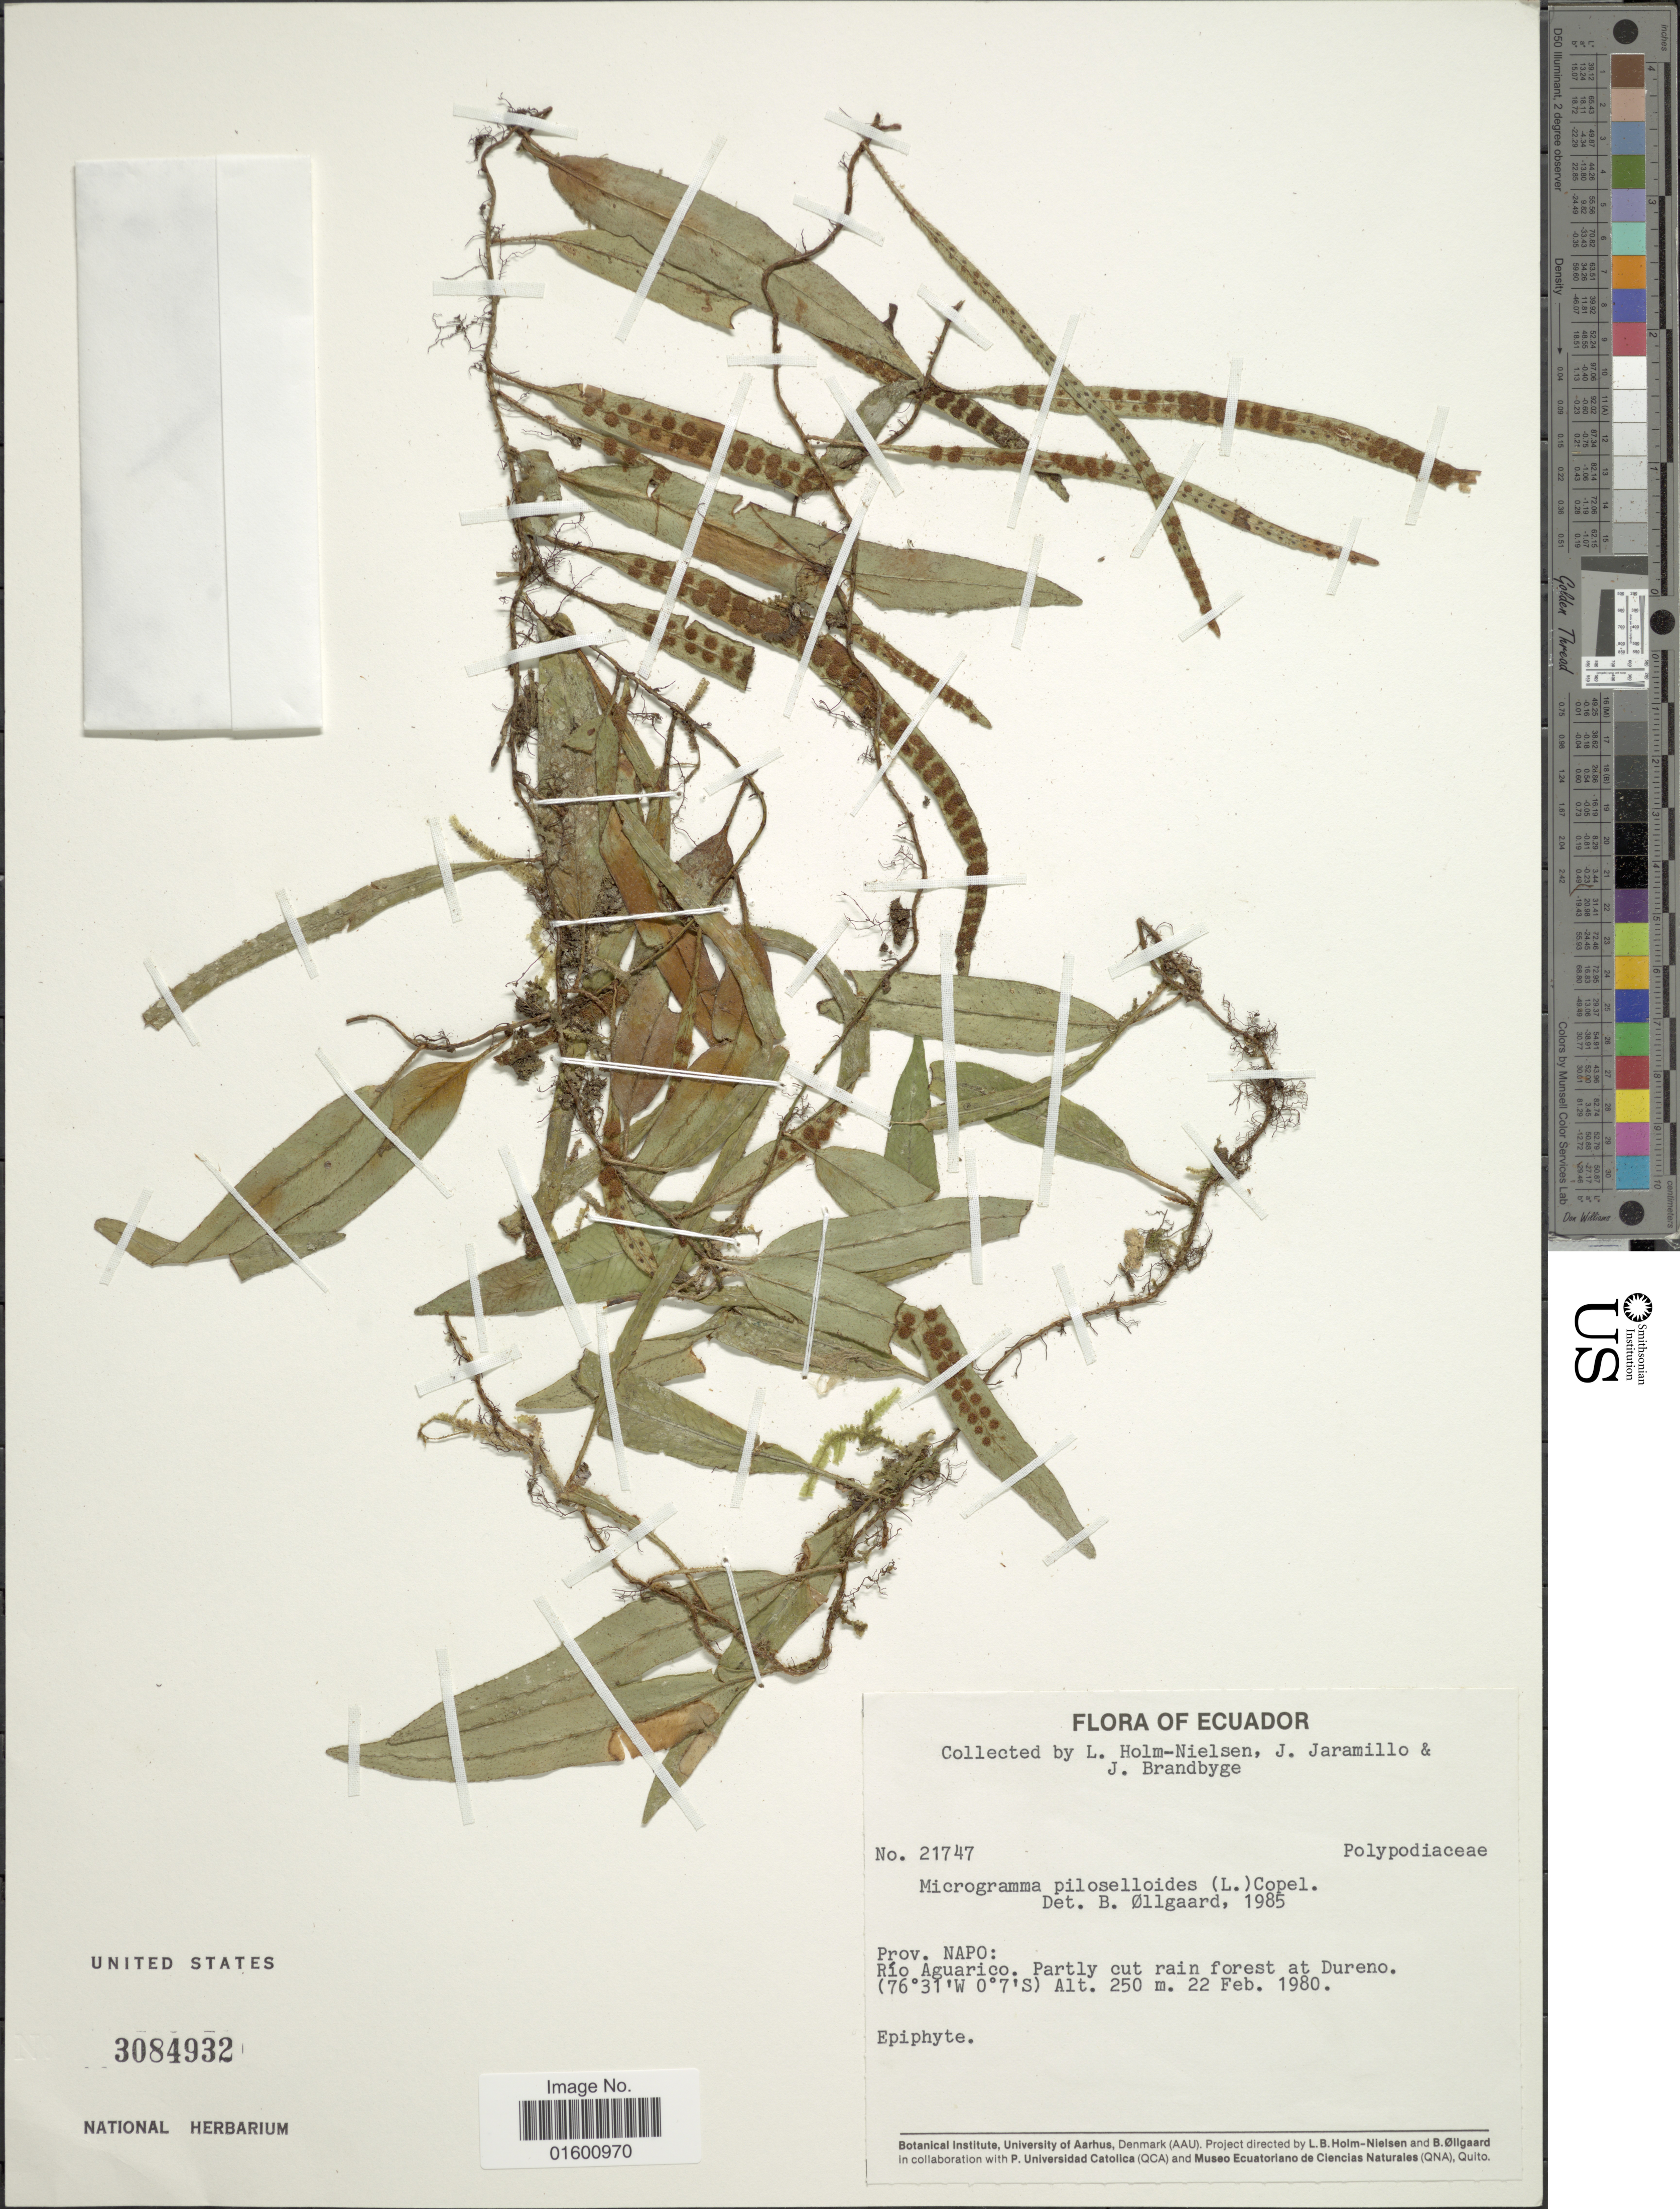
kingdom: Plantae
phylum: Tracheophyta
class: Polypodiopsida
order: Polypodiales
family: Polypodiaceae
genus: Microgramma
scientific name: Microgramma acatallela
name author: Alston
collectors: L. B. Holm-Nielsen, M. Jaramillo & J. Brandbyge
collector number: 21747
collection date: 1980-02-22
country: Ecuador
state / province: Napo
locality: Rio Aguarico. Partly cut rain forest at Dureno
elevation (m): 250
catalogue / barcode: US 3084932